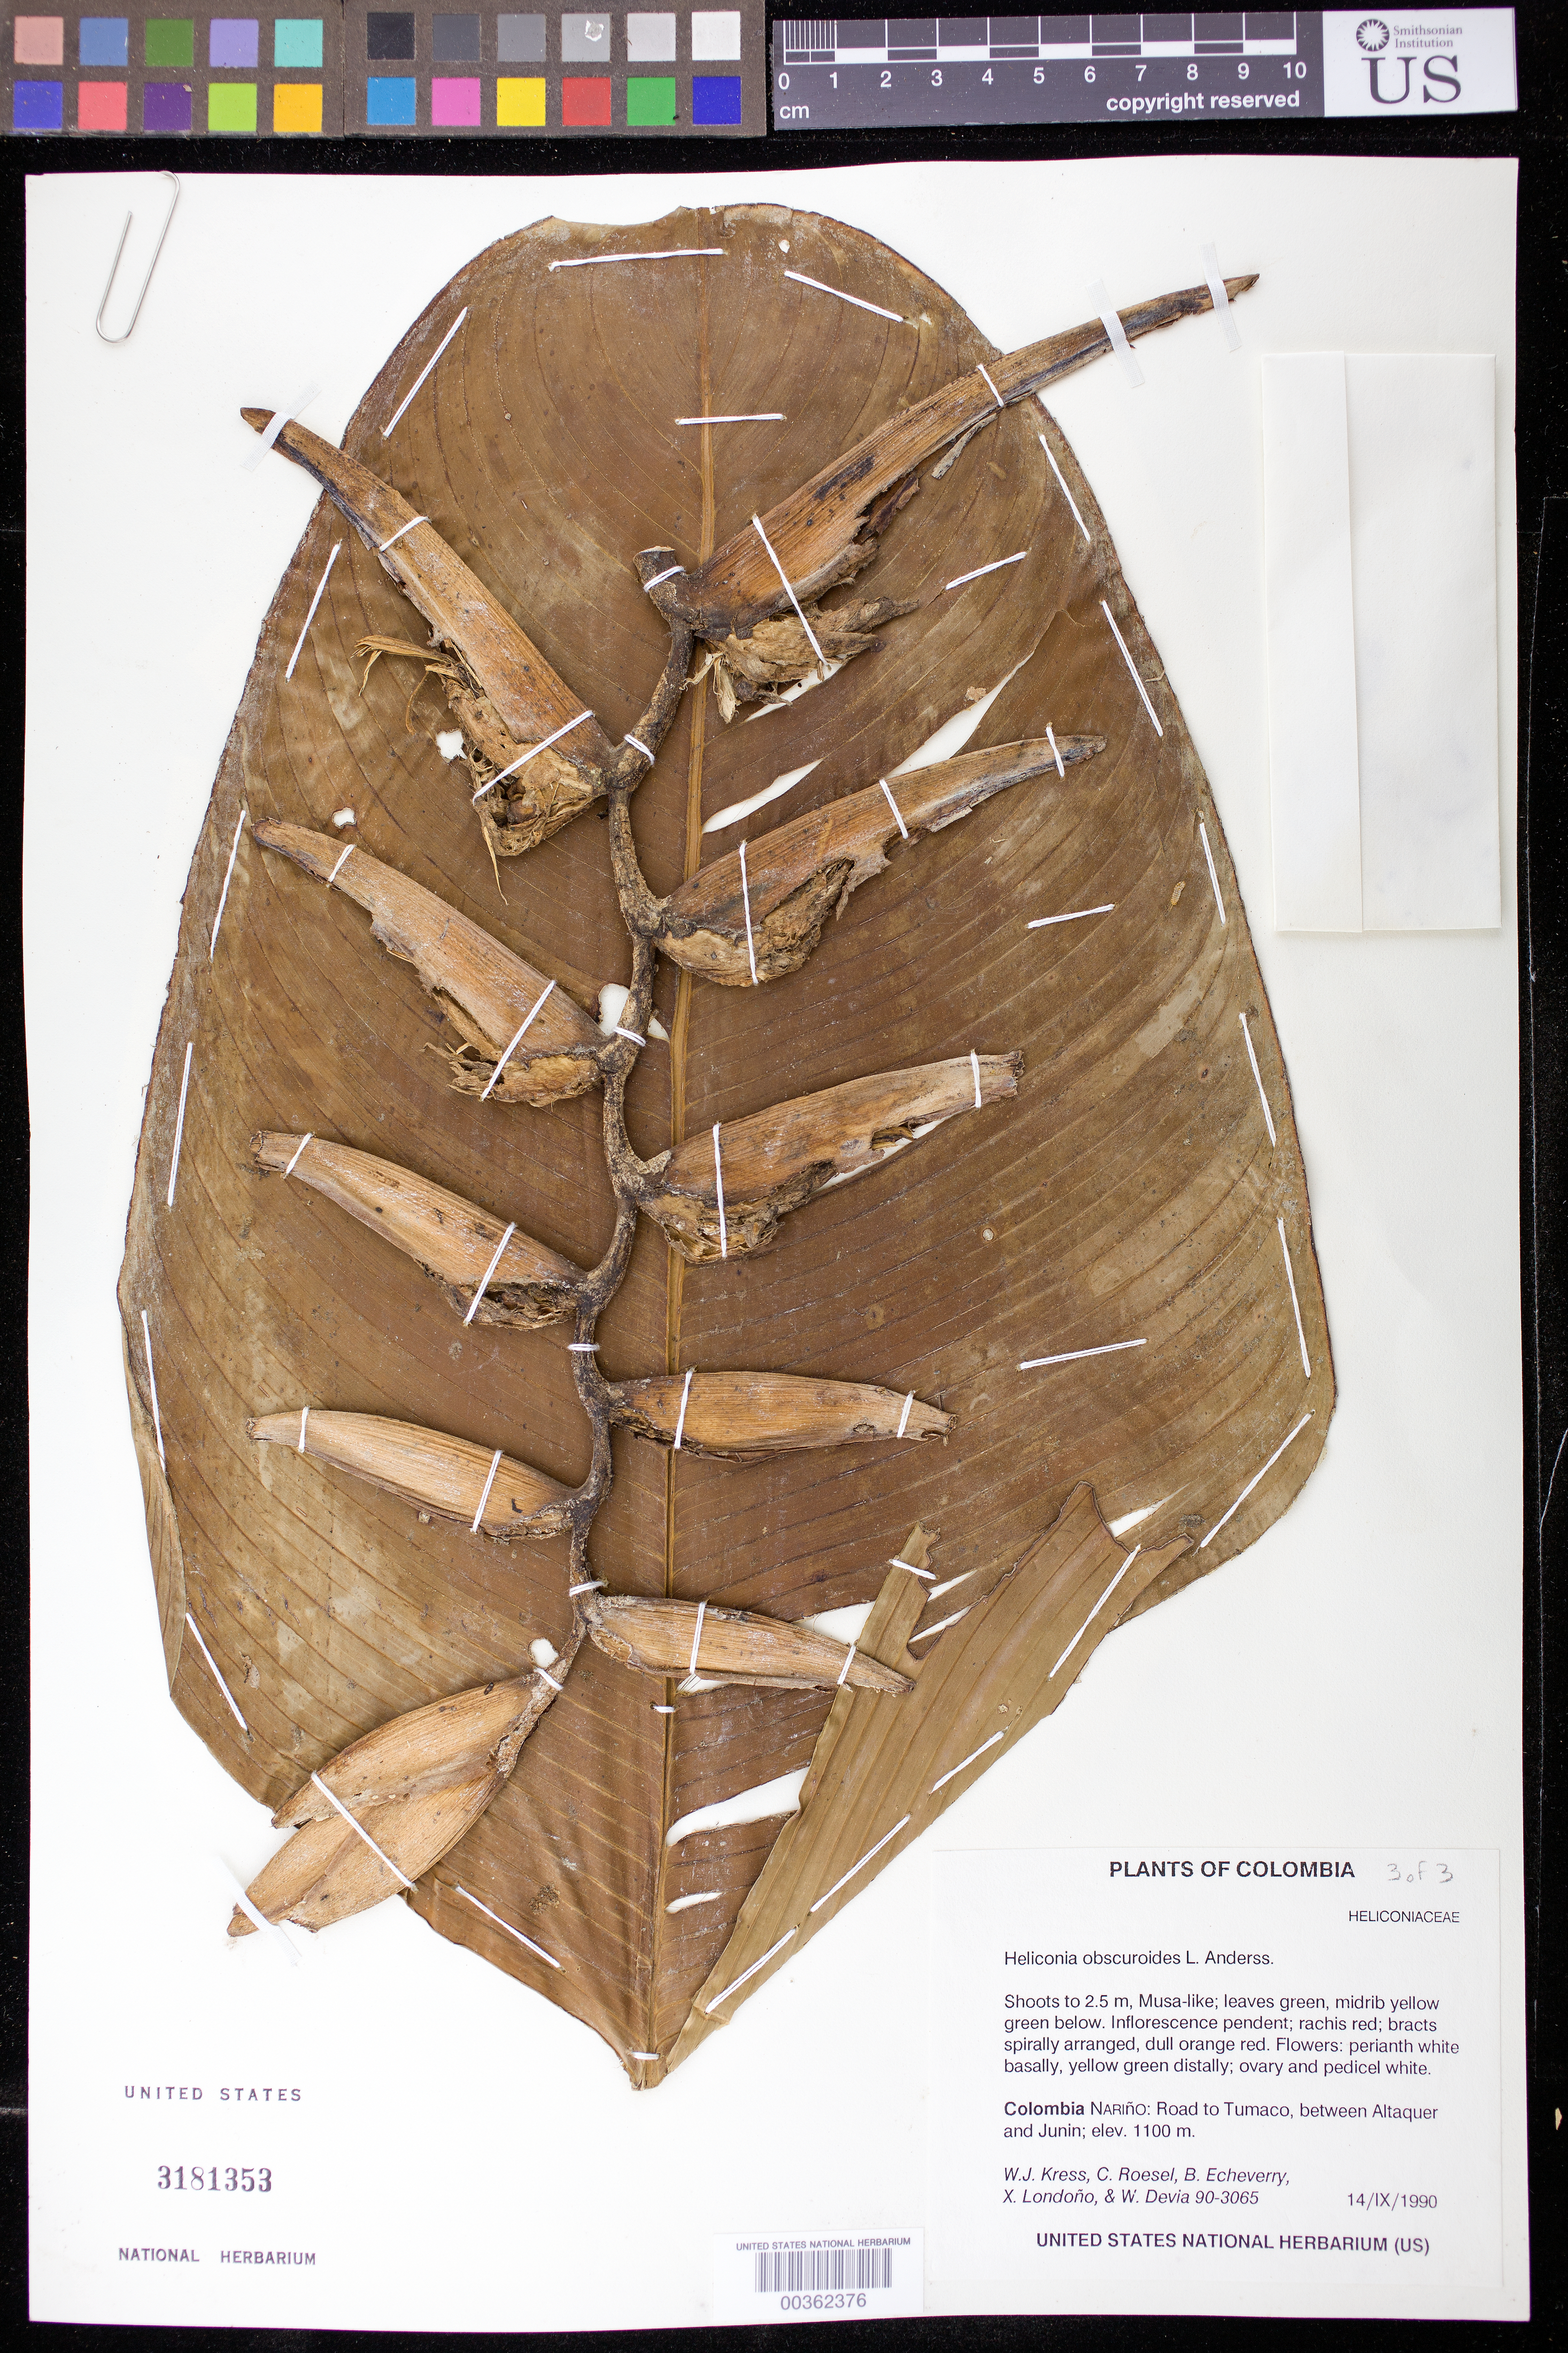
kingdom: Plantae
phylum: Tracheophyta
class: Liliopsida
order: Zingiberales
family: Heliconiaceae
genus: Heliconia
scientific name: Heliconia obscuroides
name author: L. Andersson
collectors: W. J. Kress, C. S. Roesel, B. Echeverry, X. Londoño & W. Devia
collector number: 90-3065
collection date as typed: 14 Sep 1990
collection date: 1990-09-14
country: Colombia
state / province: Nariño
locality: Road to Tumaco, between Altaquer and Junin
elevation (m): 1100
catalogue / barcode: US 3181353